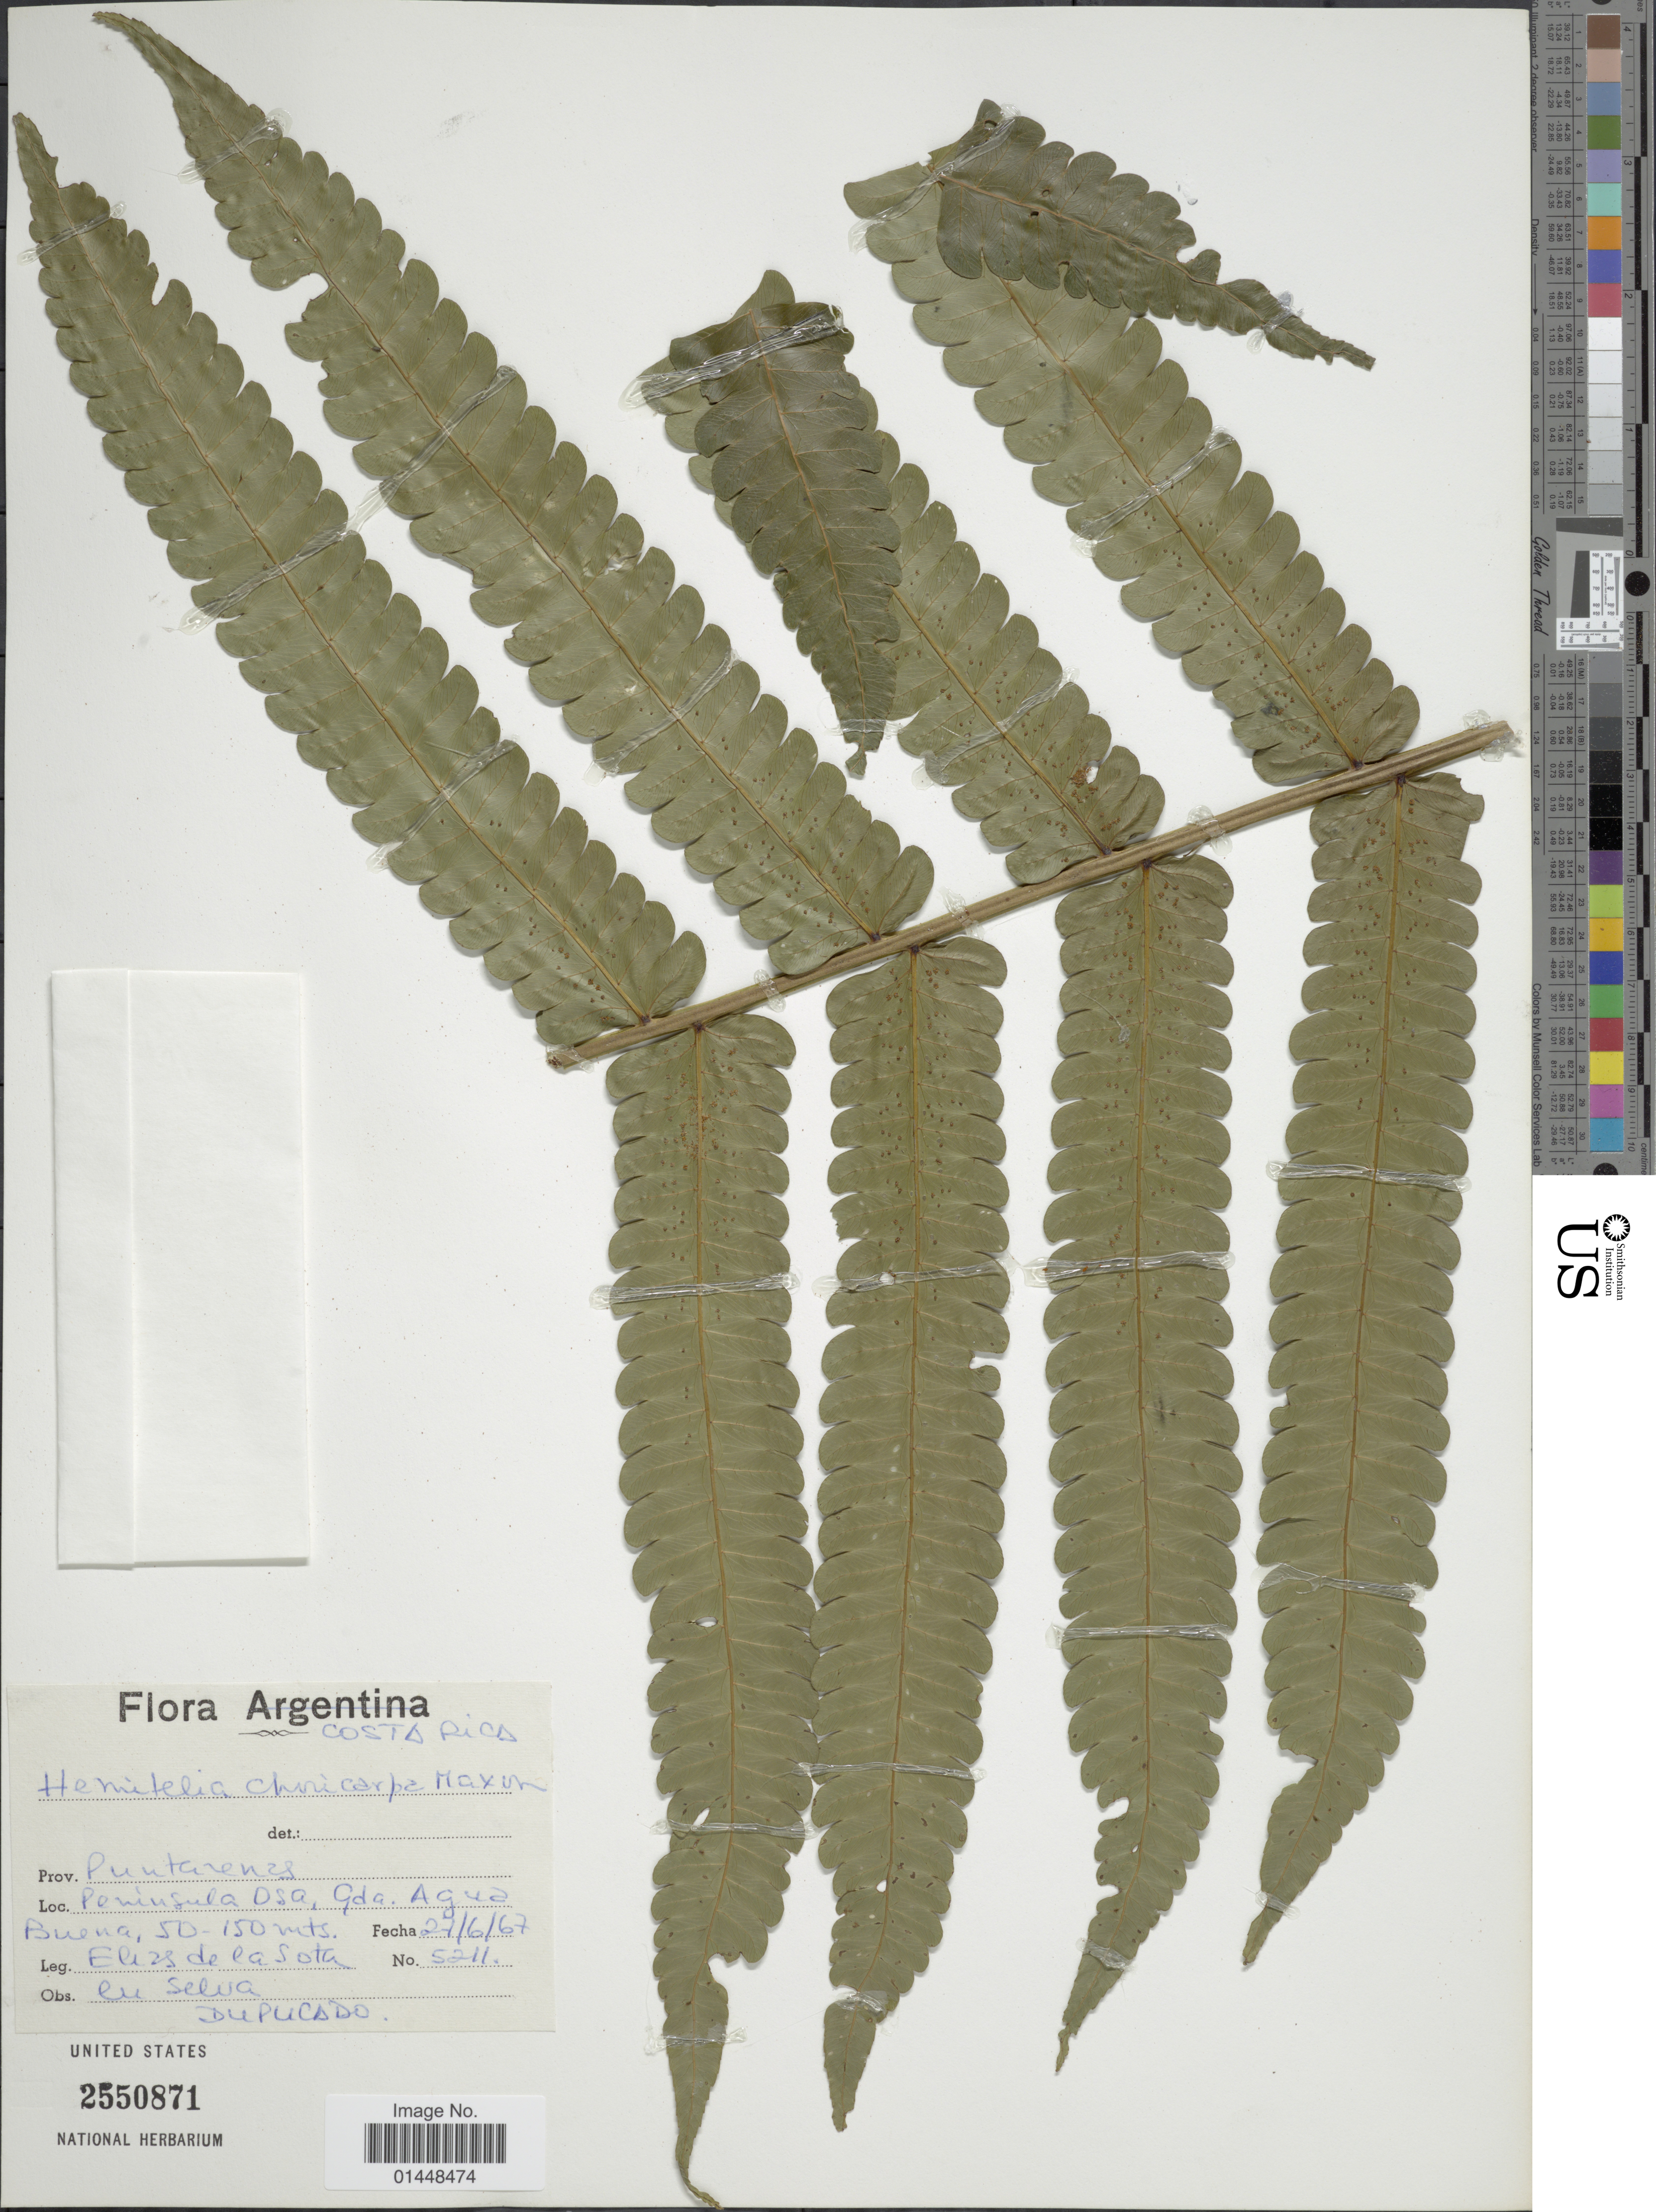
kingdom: Plantae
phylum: Tracheophyta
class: Polypodiopsida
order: Cyatheales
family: Cyatheaceae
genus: Cyathea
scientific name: Cyathea choricarpa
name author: (Maxon) Domin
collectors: E. R. de la Sota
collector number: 5211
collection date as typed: Transcribed d/m/y: 24/6/67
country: Costa Rica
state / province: Puntarenas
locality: Peninsula Osa, Gda. Agua Buena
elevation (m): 50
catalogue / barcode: US 2550871